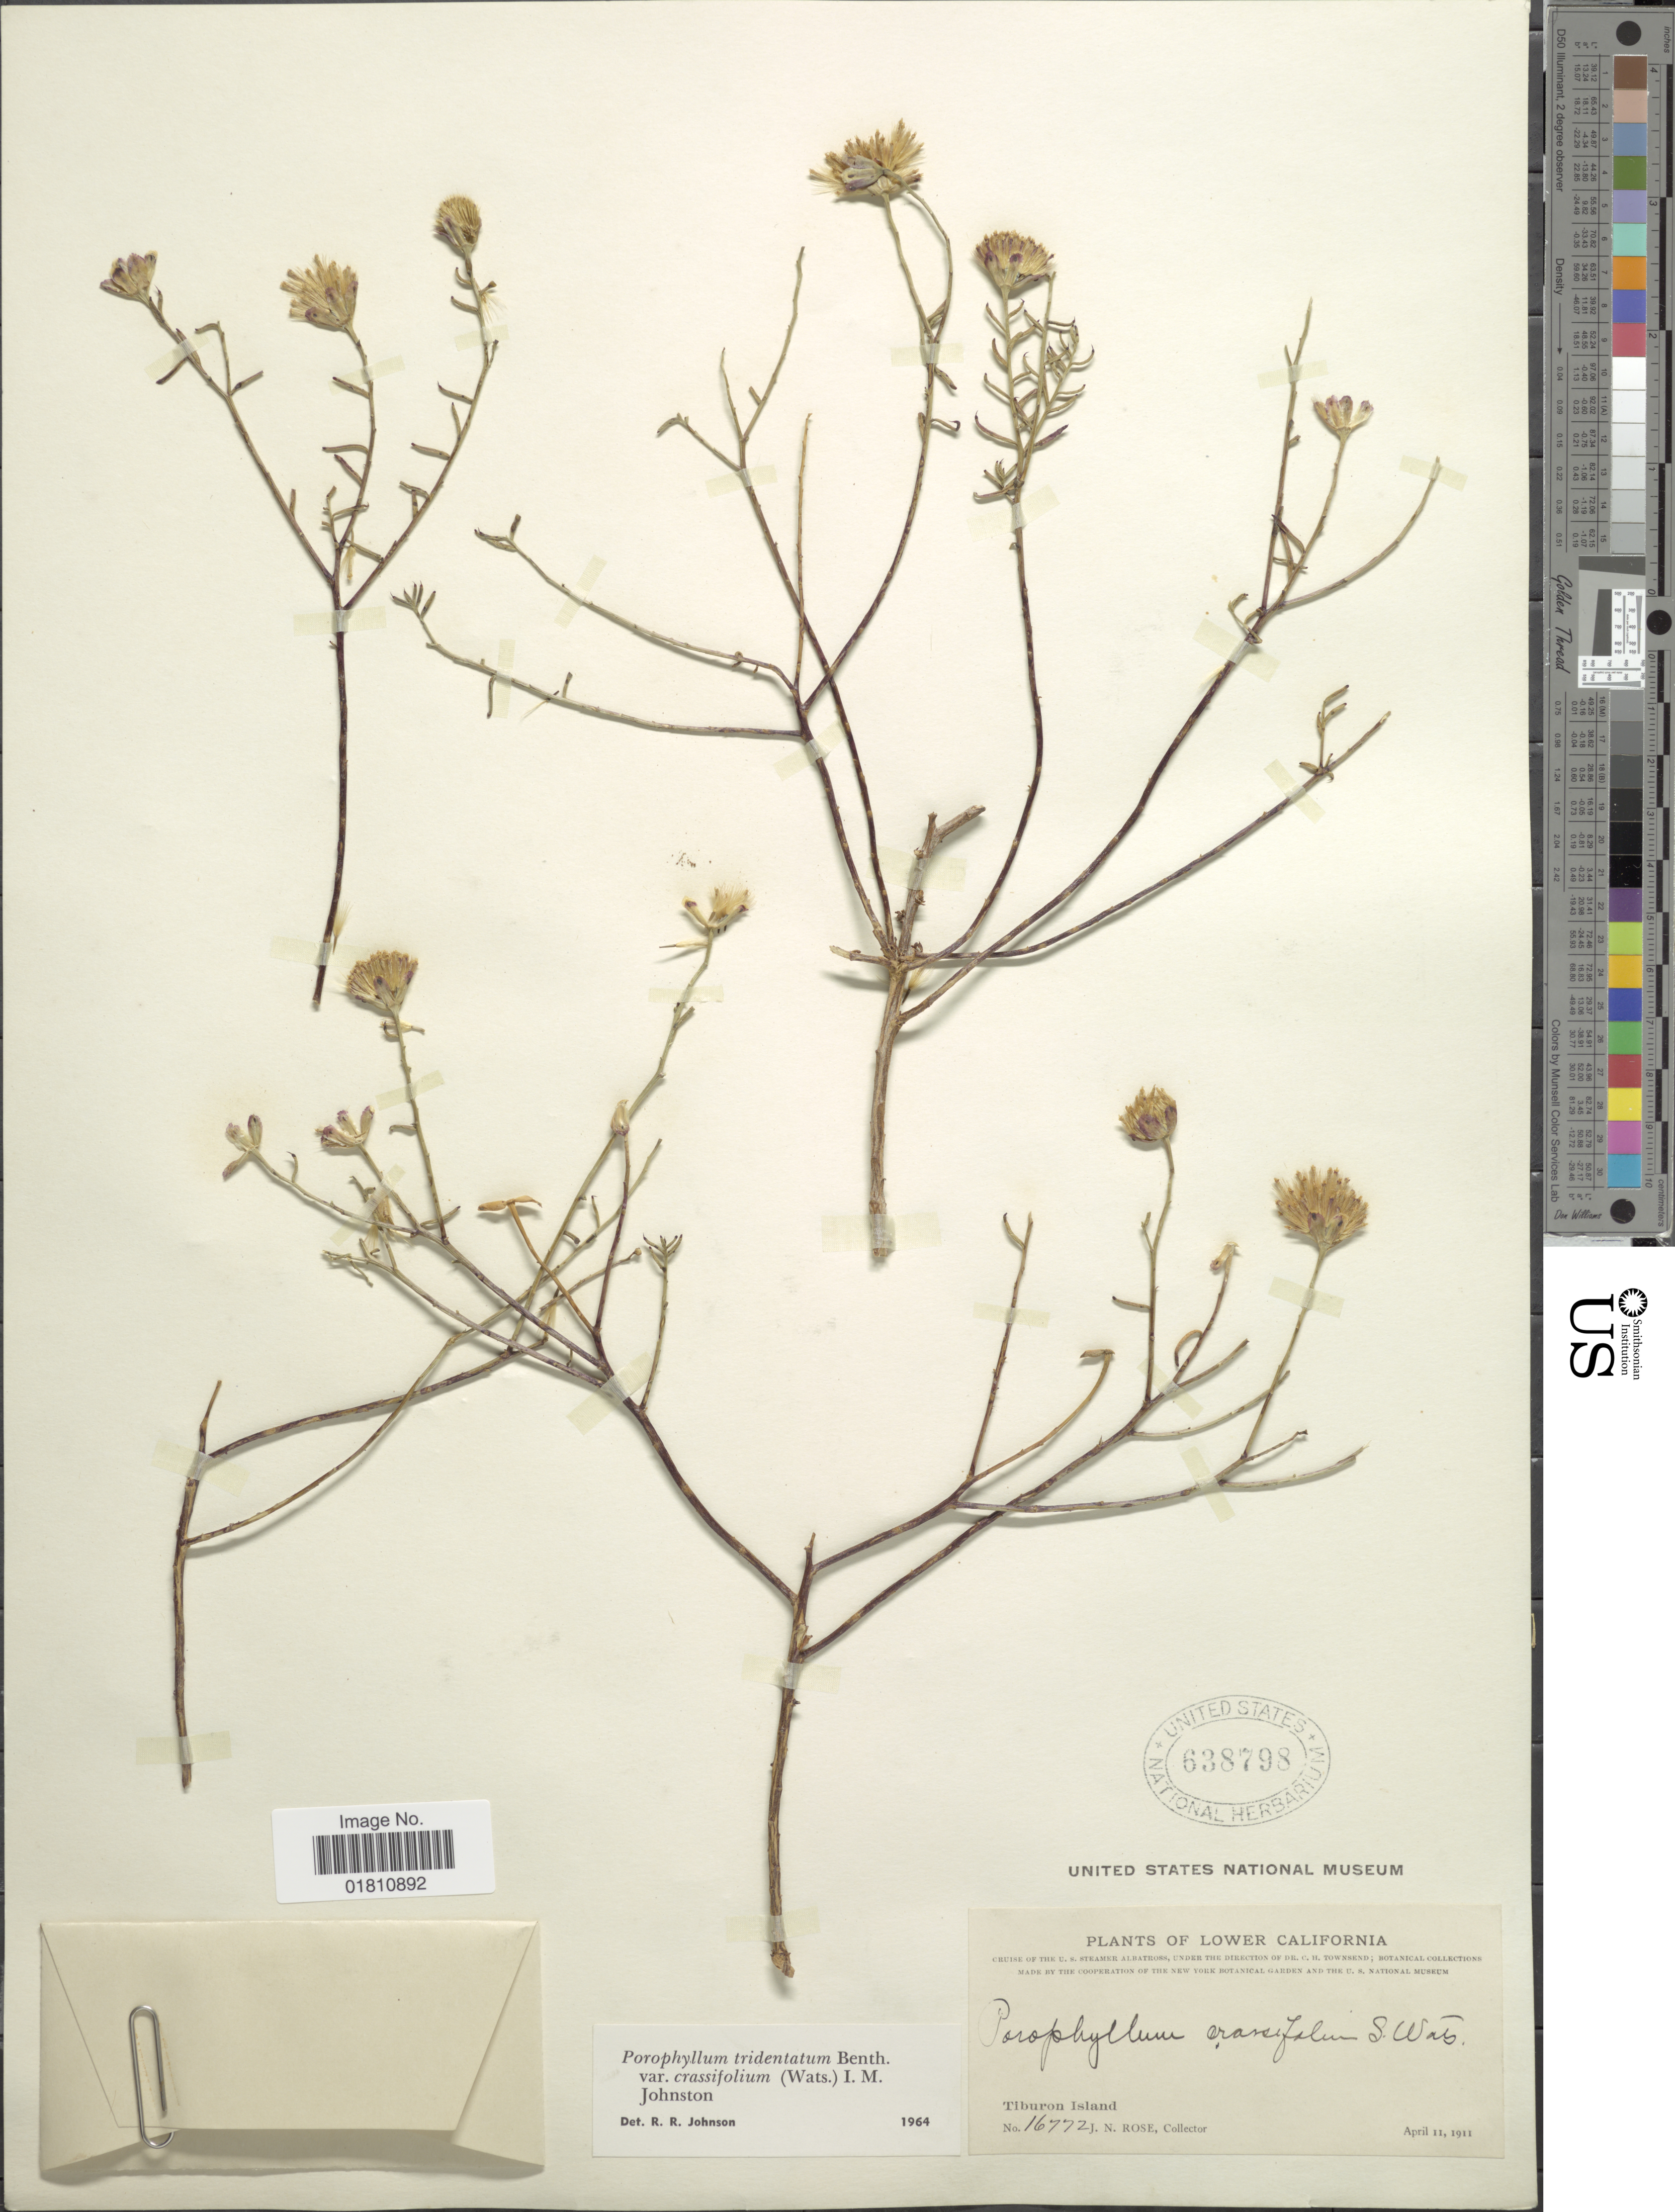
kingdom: Plantae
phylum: Tracheophyta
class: Magnoliopsida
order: Asterales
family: Asteraceae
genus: Bajacalia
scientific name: Bajacalia crassifolia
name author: (S. Watson) Loockerman et al.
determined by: Anzuinelli, M.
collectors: J. N. Rose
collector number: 16772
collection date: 1911-04-11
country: Mexico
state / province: Baja California Sur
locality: Lower California, Tiburon Island.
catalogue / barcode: US 638798